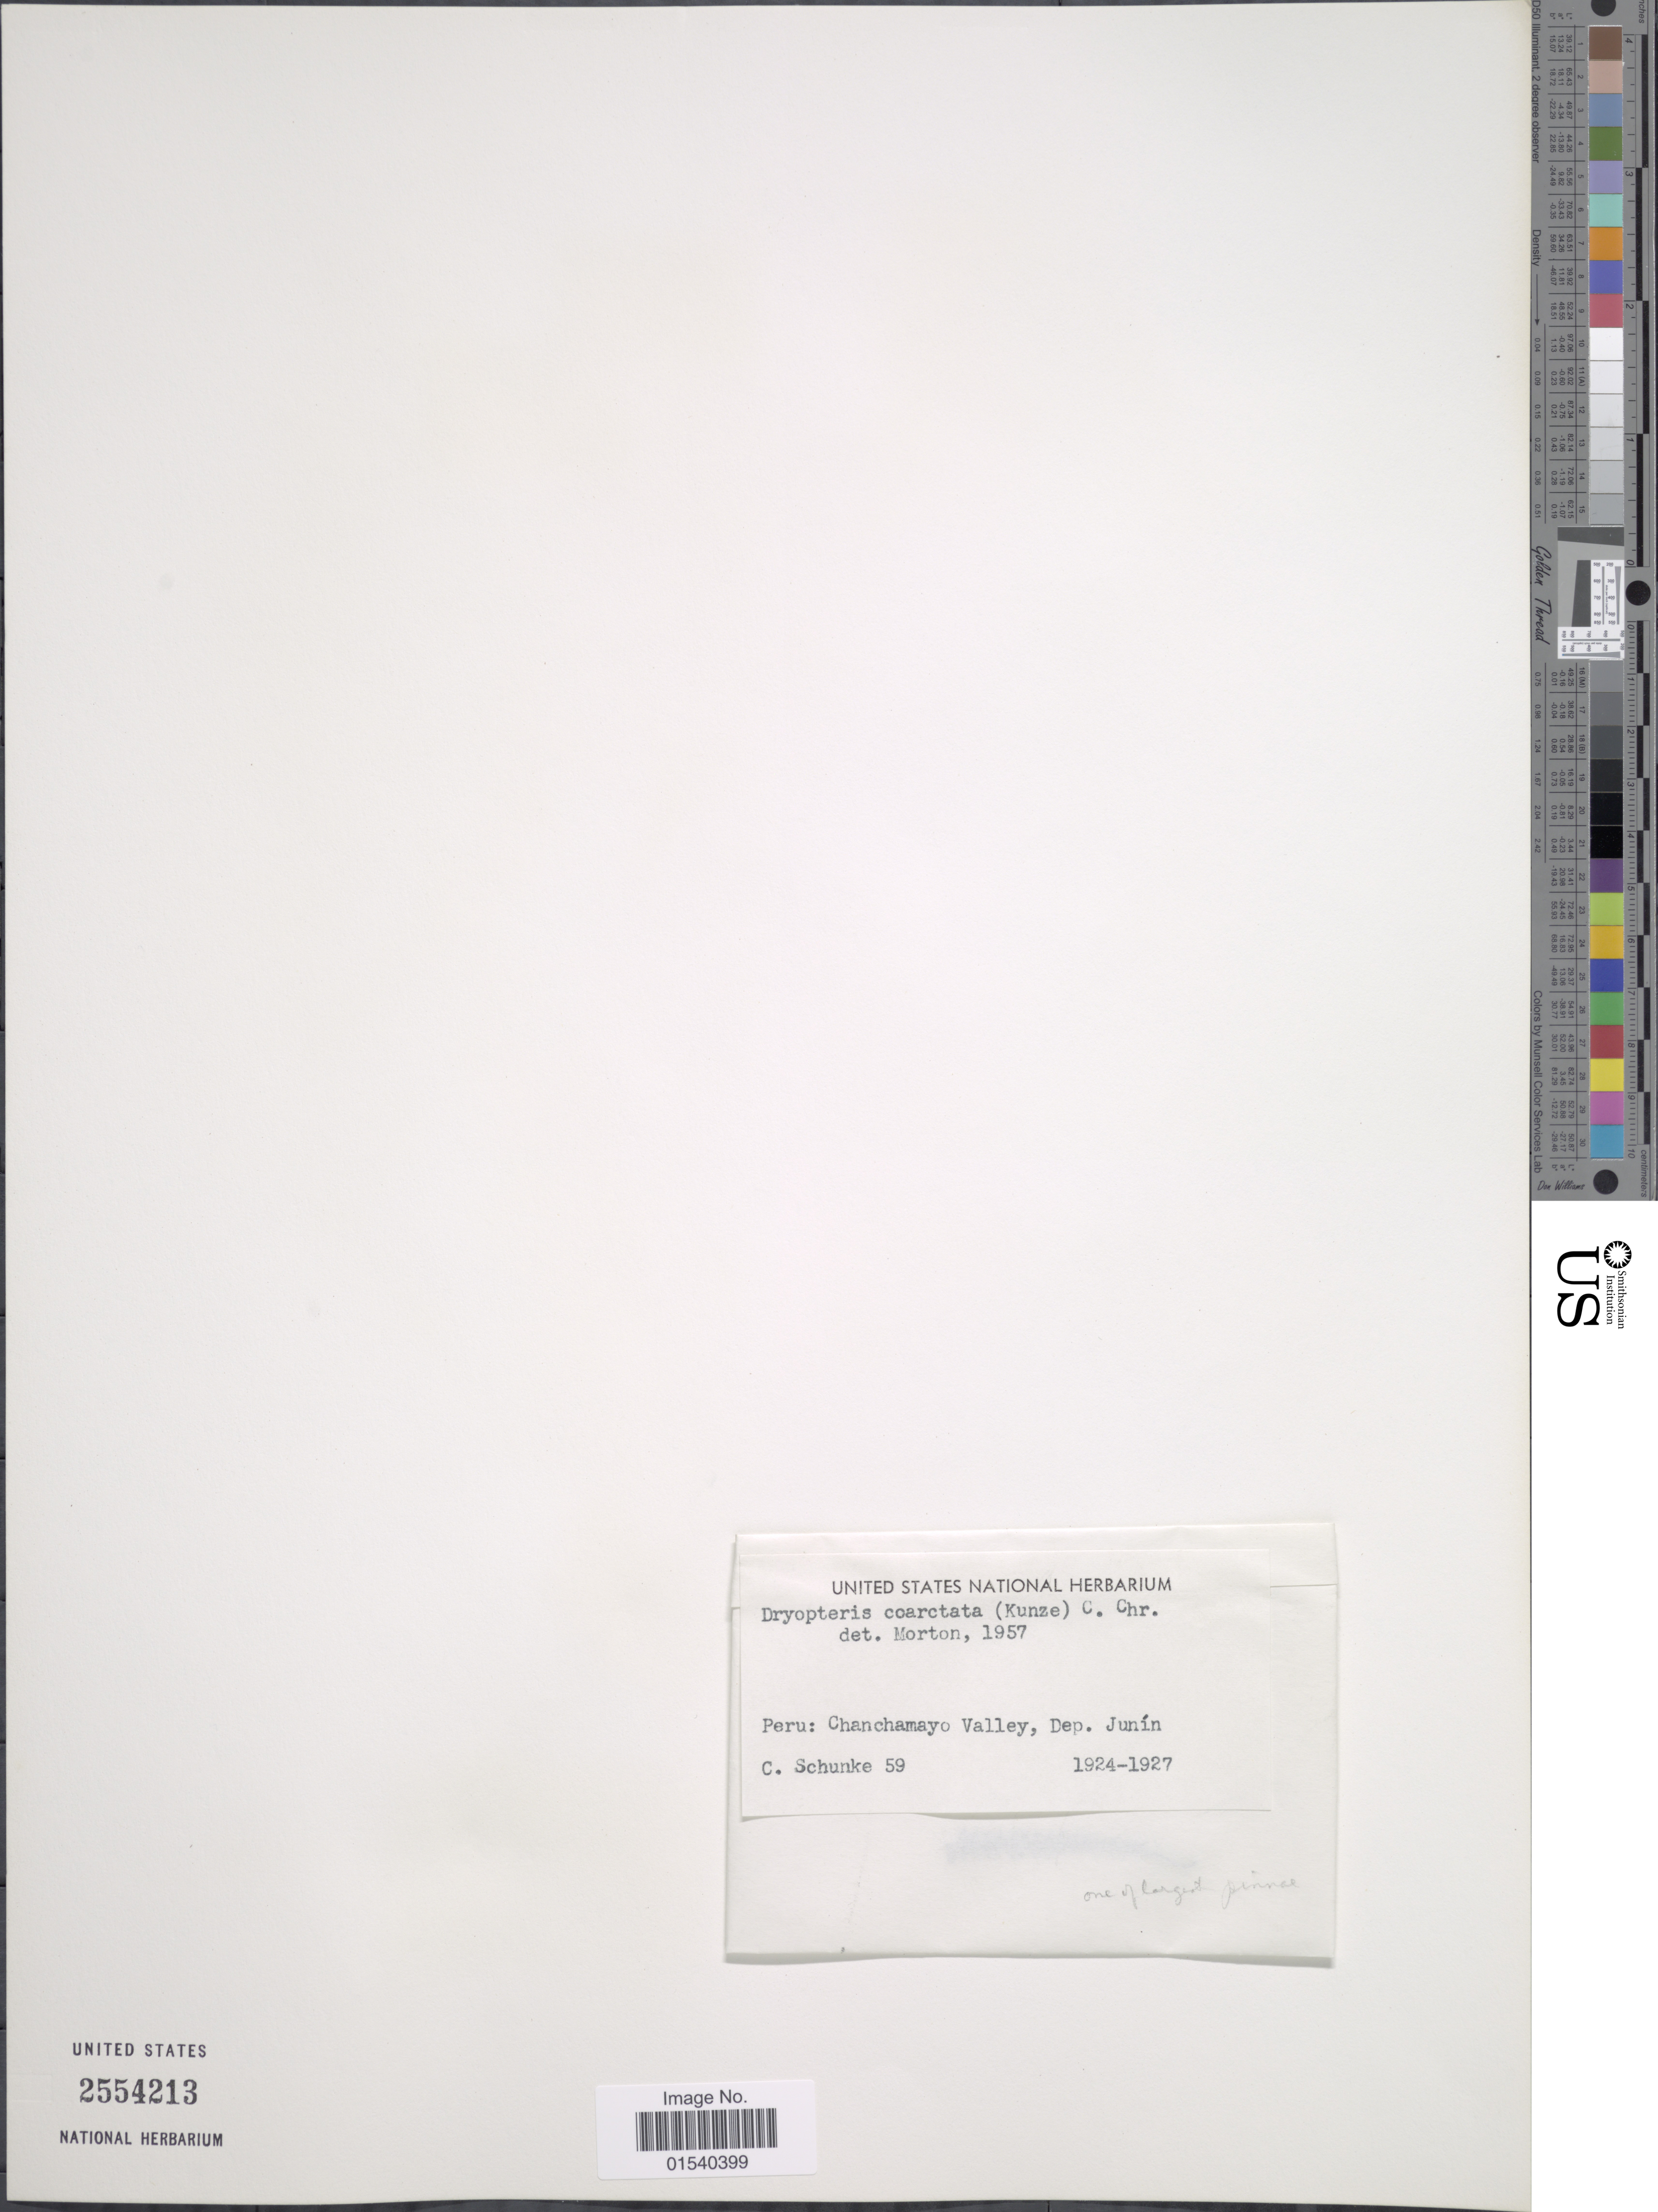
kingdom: Plantae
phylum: Tracheophyta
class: Polypodiopsida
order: Polypodiales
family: Thelypteridaceae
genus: Amauropelta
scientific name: Amauropelta opposita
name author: (Vahl) Pic. Serm.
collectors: C. Schunke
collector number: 59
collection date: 1924/1927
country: Peru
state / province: Junín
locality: Chanchamayo Valley, Dep. Junín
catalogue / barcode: US 2554213